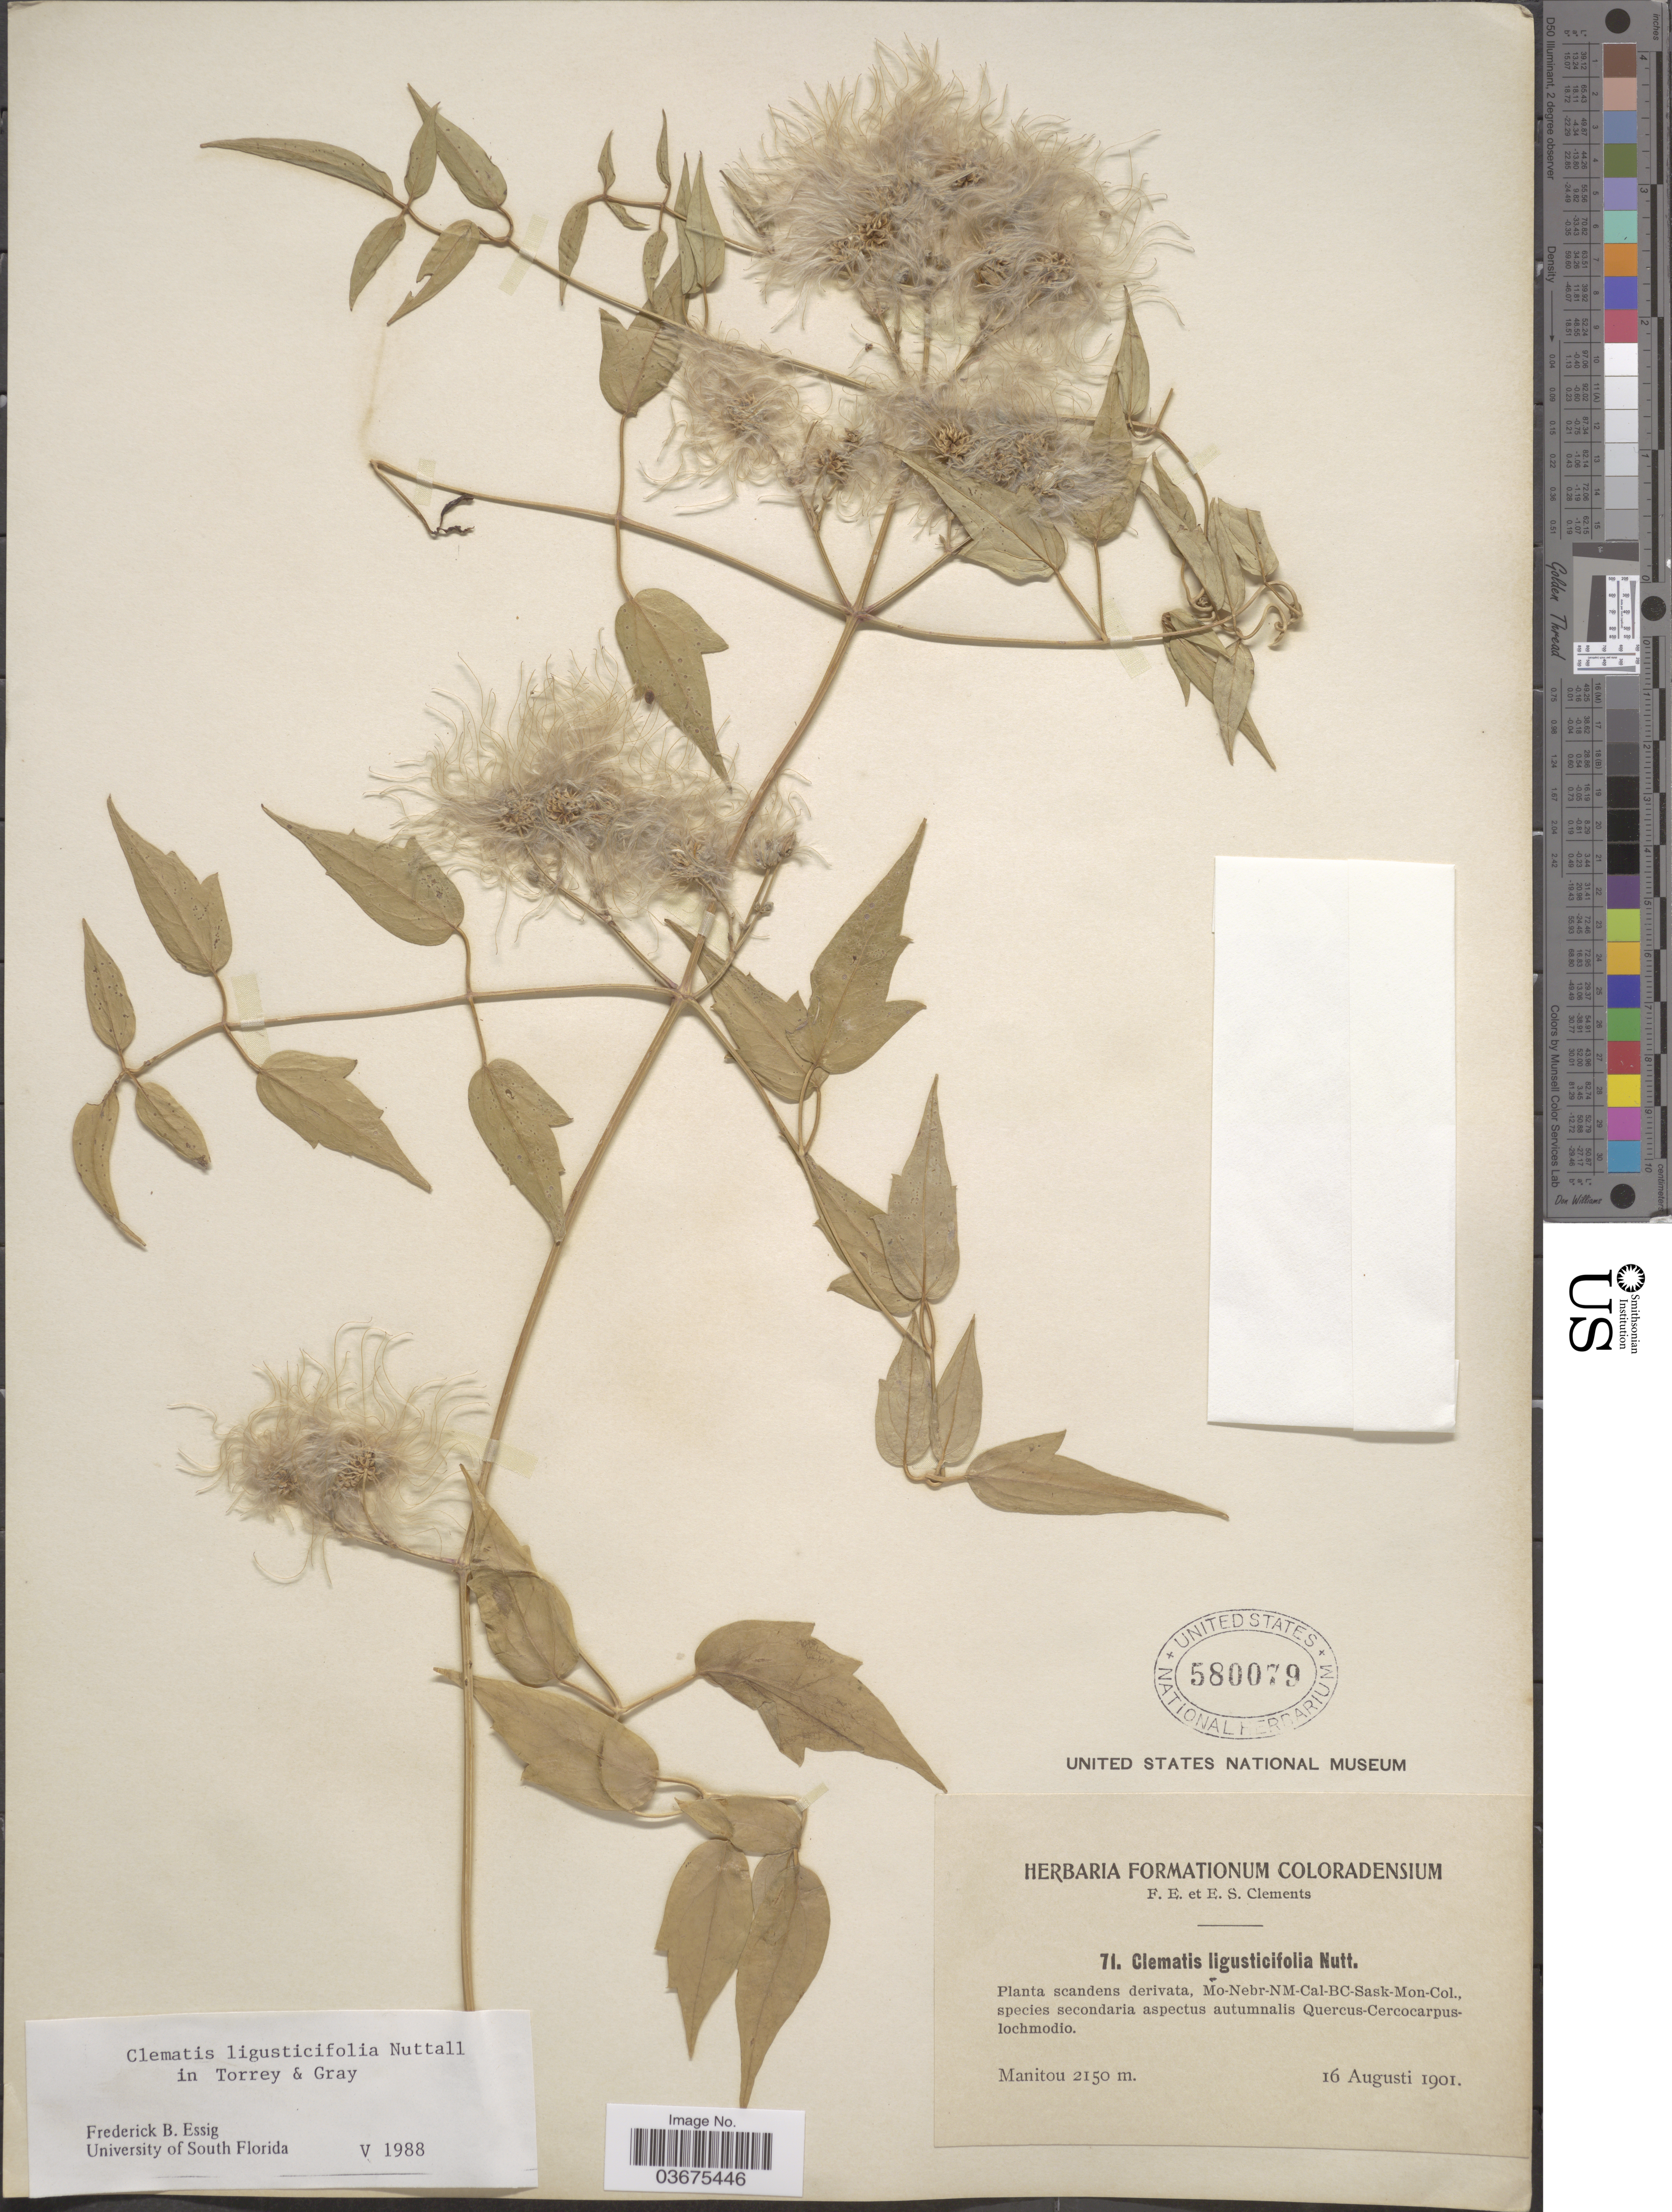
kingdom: Plantae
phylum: Tracheophyta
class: Magnoliopsida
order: Ranunculales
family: Ranunculaceae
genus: Clematis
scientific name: Clematis ligusticifolia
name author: Nutt.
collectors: F. E. Clements & E. S. Clements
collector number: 71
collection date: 1901-08-16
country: United States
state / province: Colorado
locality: Manitou.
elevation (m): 2150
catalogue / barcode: US 580079